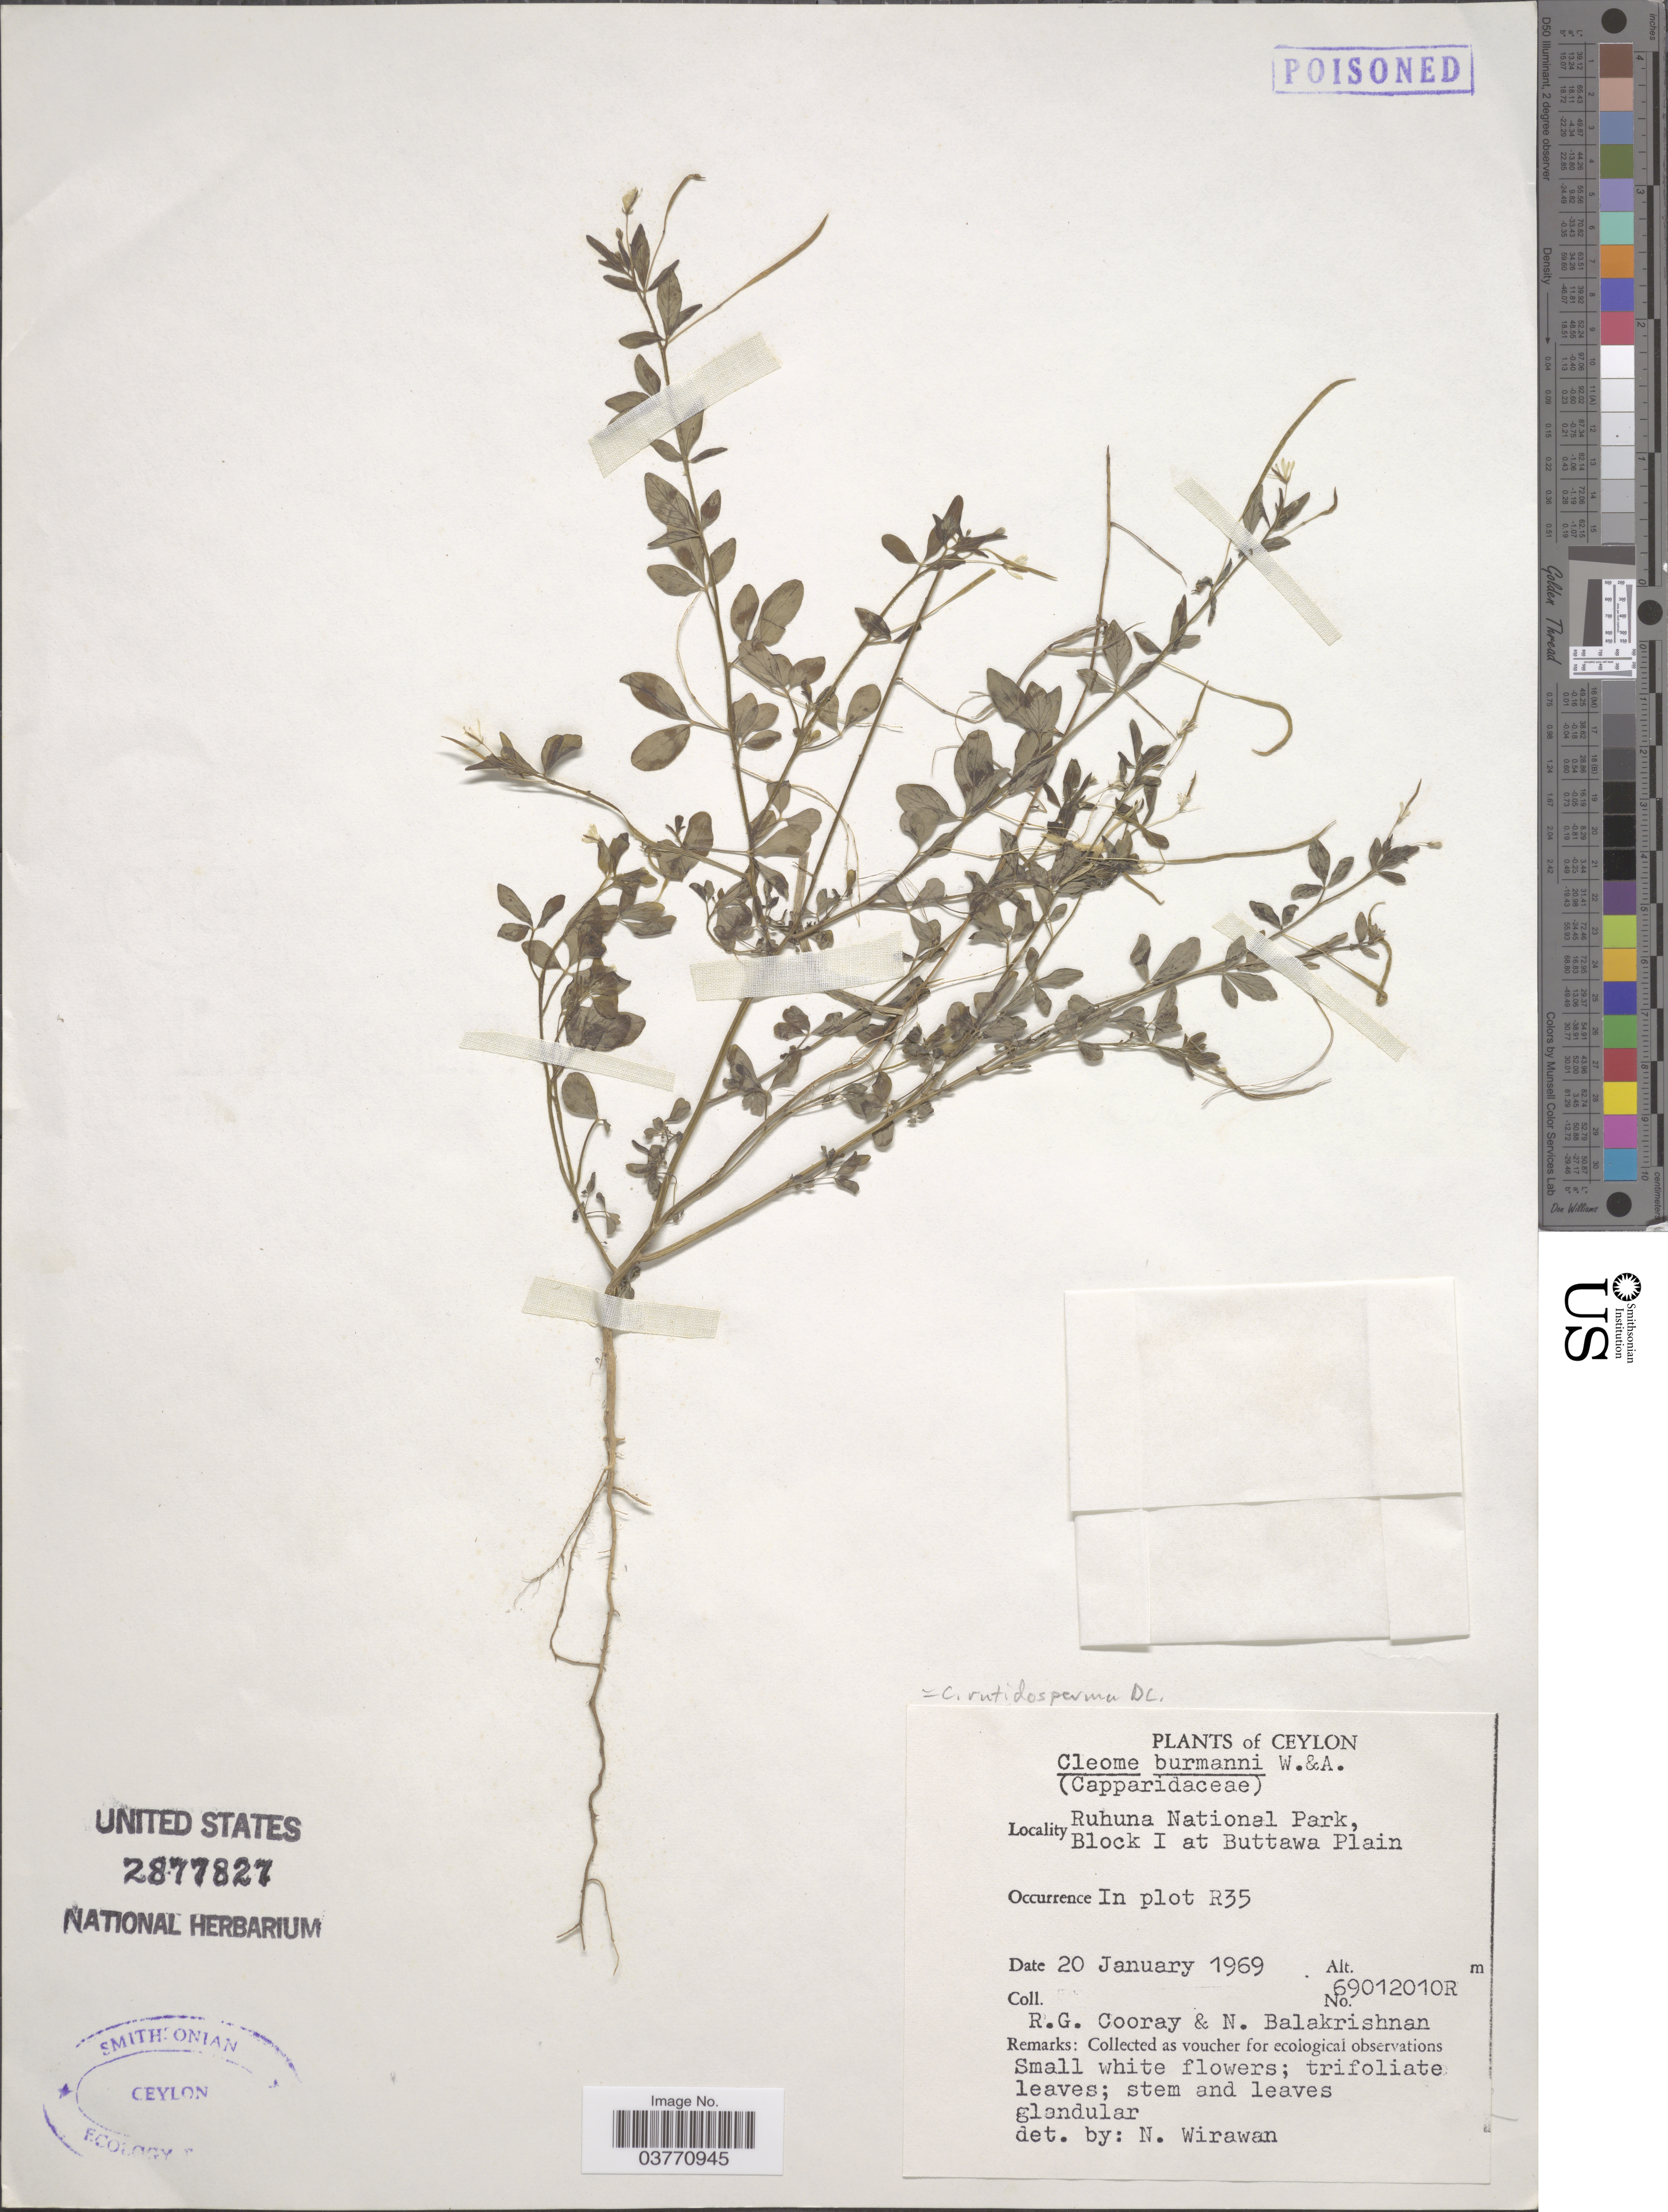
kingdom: Plantae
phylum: Tracheophyta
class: Magnoliopsida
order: Brassicales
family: Cleomaceae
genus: Sieruela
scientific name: Sieruela rutidosperma var. burmanni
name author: (Wight & Arn.) Siddiqui & S.N. Dixit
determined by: Strong, Mark T., (BOT), Smithsonian Institution - National Museum of Natural History (UNITED STATES)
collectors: R. Cooray & N. Balakrishnan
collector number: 69012010R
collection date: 1969-01-20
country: Sri Lanka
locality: Ceylon. Ruhuna National Park, Block 1 at Buttawa Plain. In plot R35.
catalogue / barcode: US 2877827